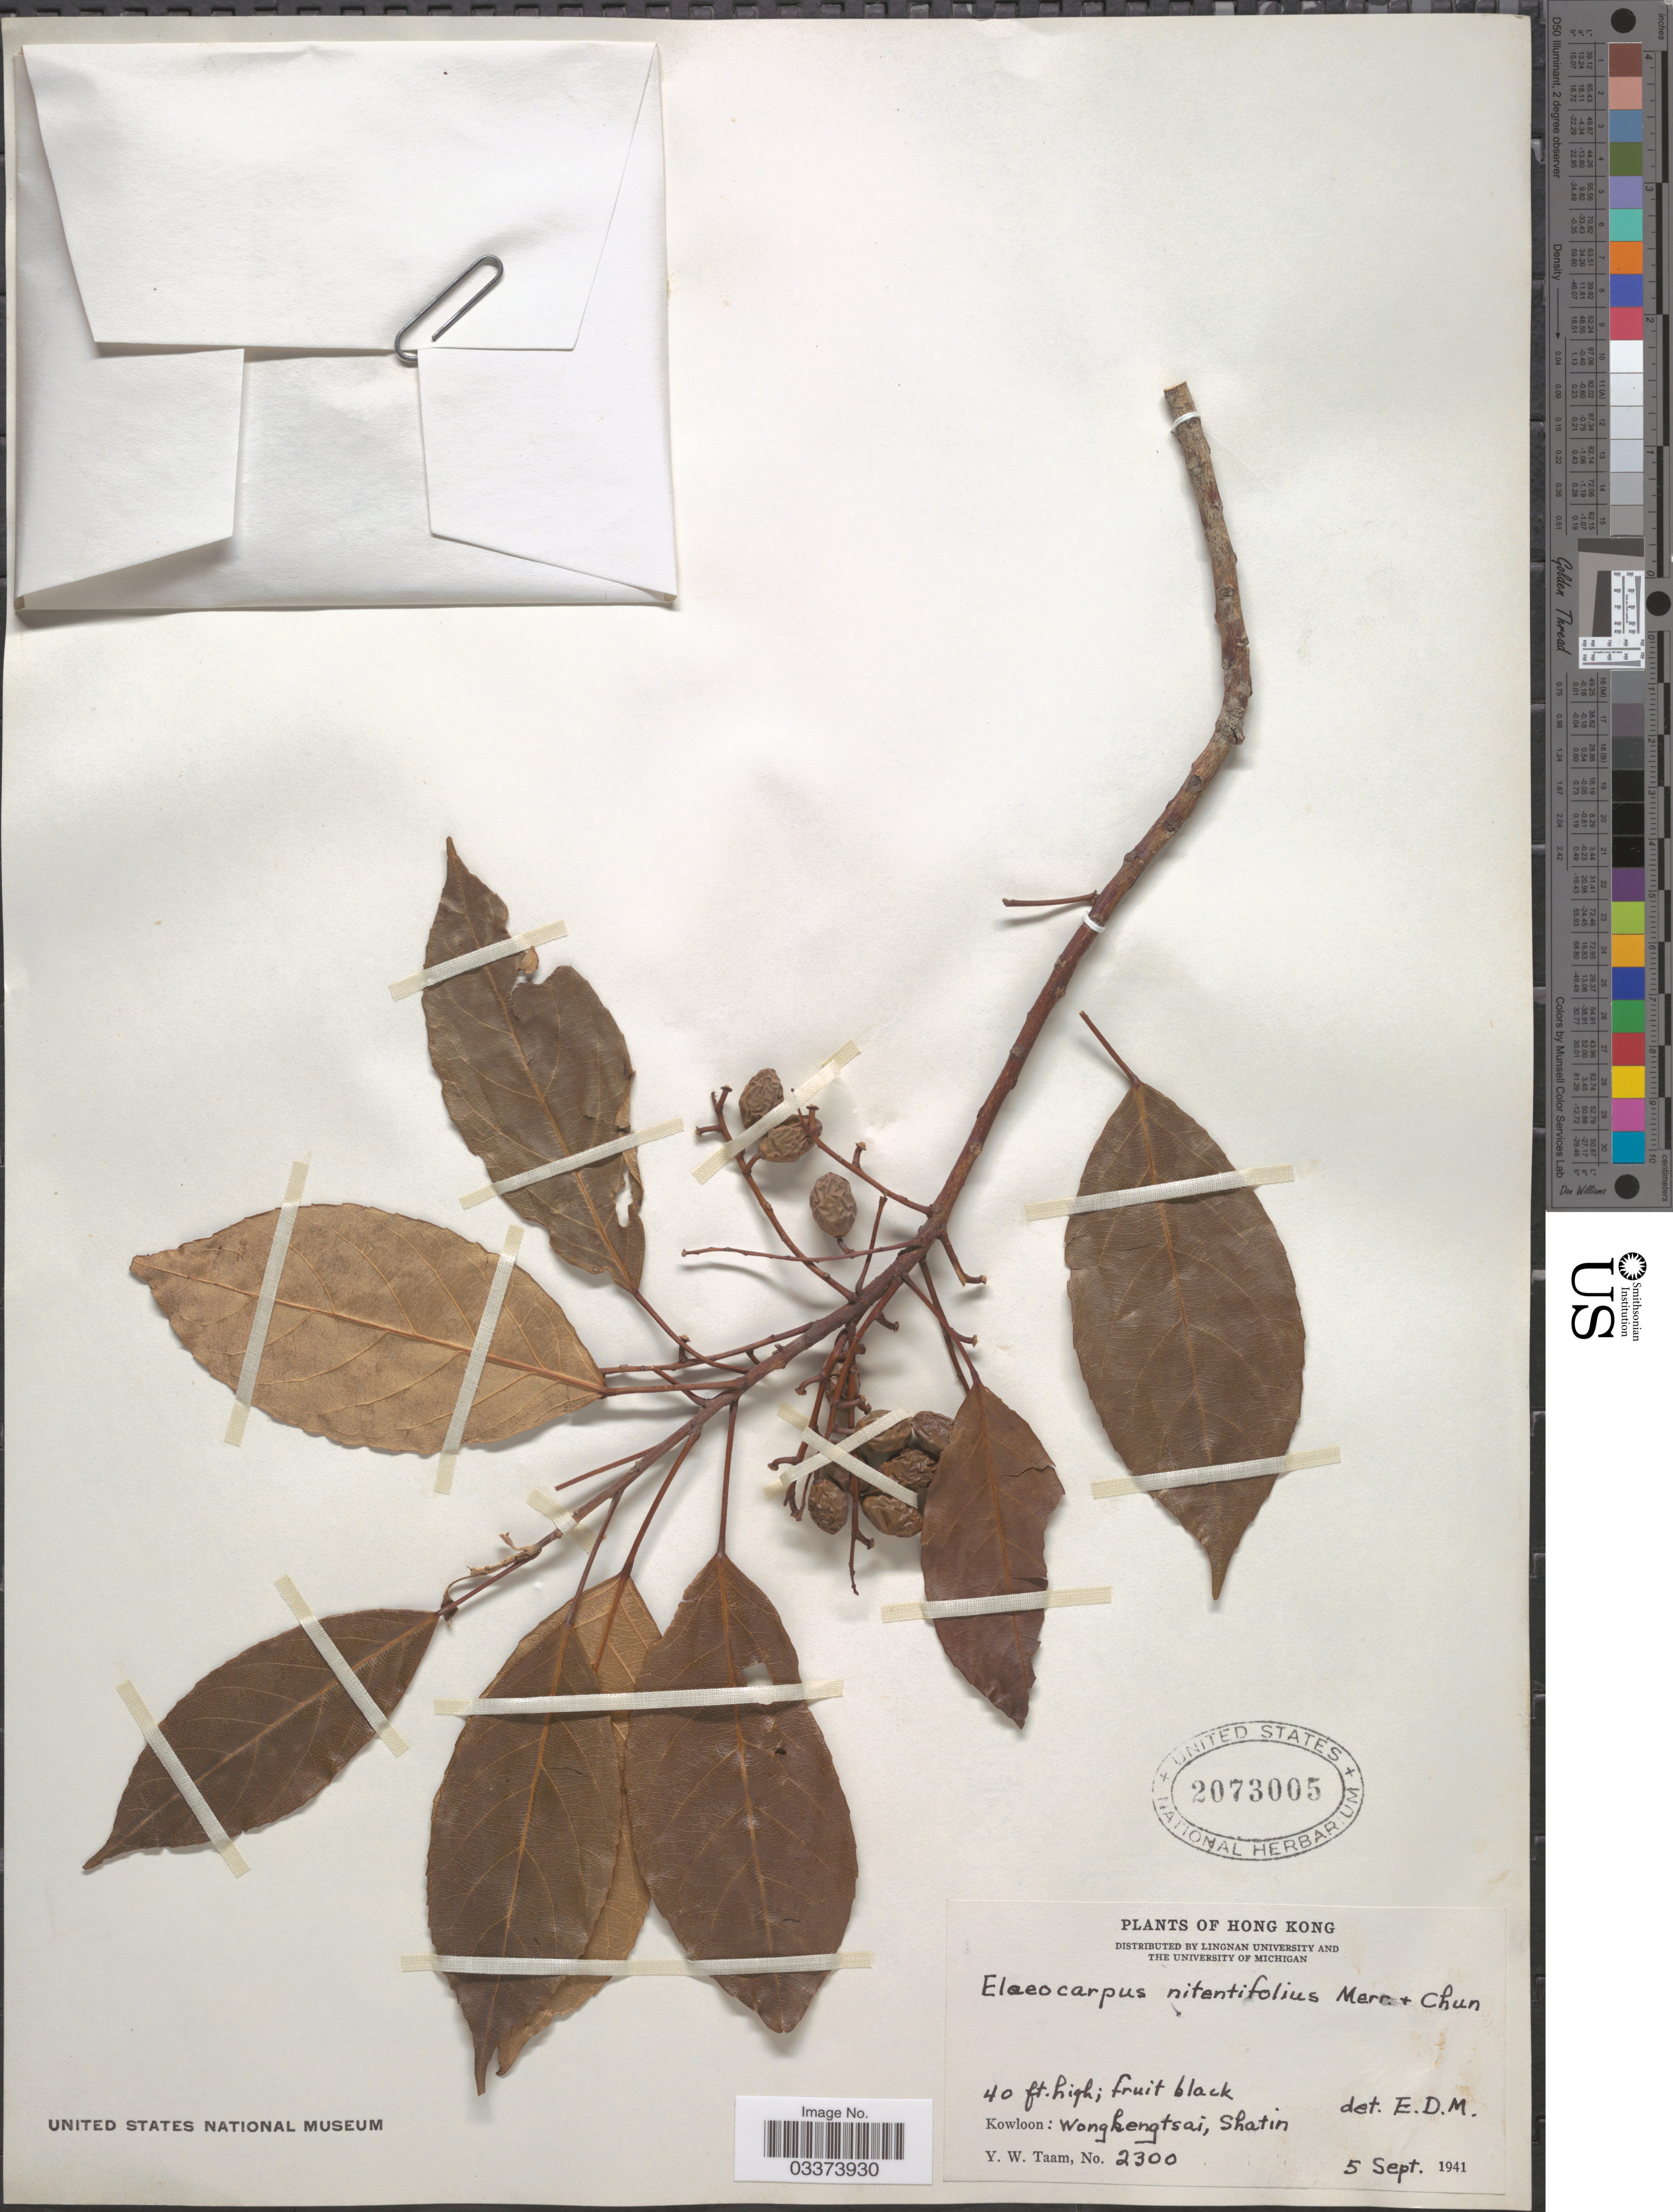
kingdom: Plantae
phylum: Tracheophyta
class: Magnoliopsida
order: Oxalidales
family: Elaeocarpaceae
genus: Elaeocarpus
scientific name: Elaeocarpus nitentifolius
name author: Merr. & Chun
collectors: Y. W. Taam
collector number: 2300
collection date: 1941-09-05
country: China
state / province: Hong Kong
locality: Kowloon: Wongkengtsai, Shatin.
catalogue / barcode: US 2073005